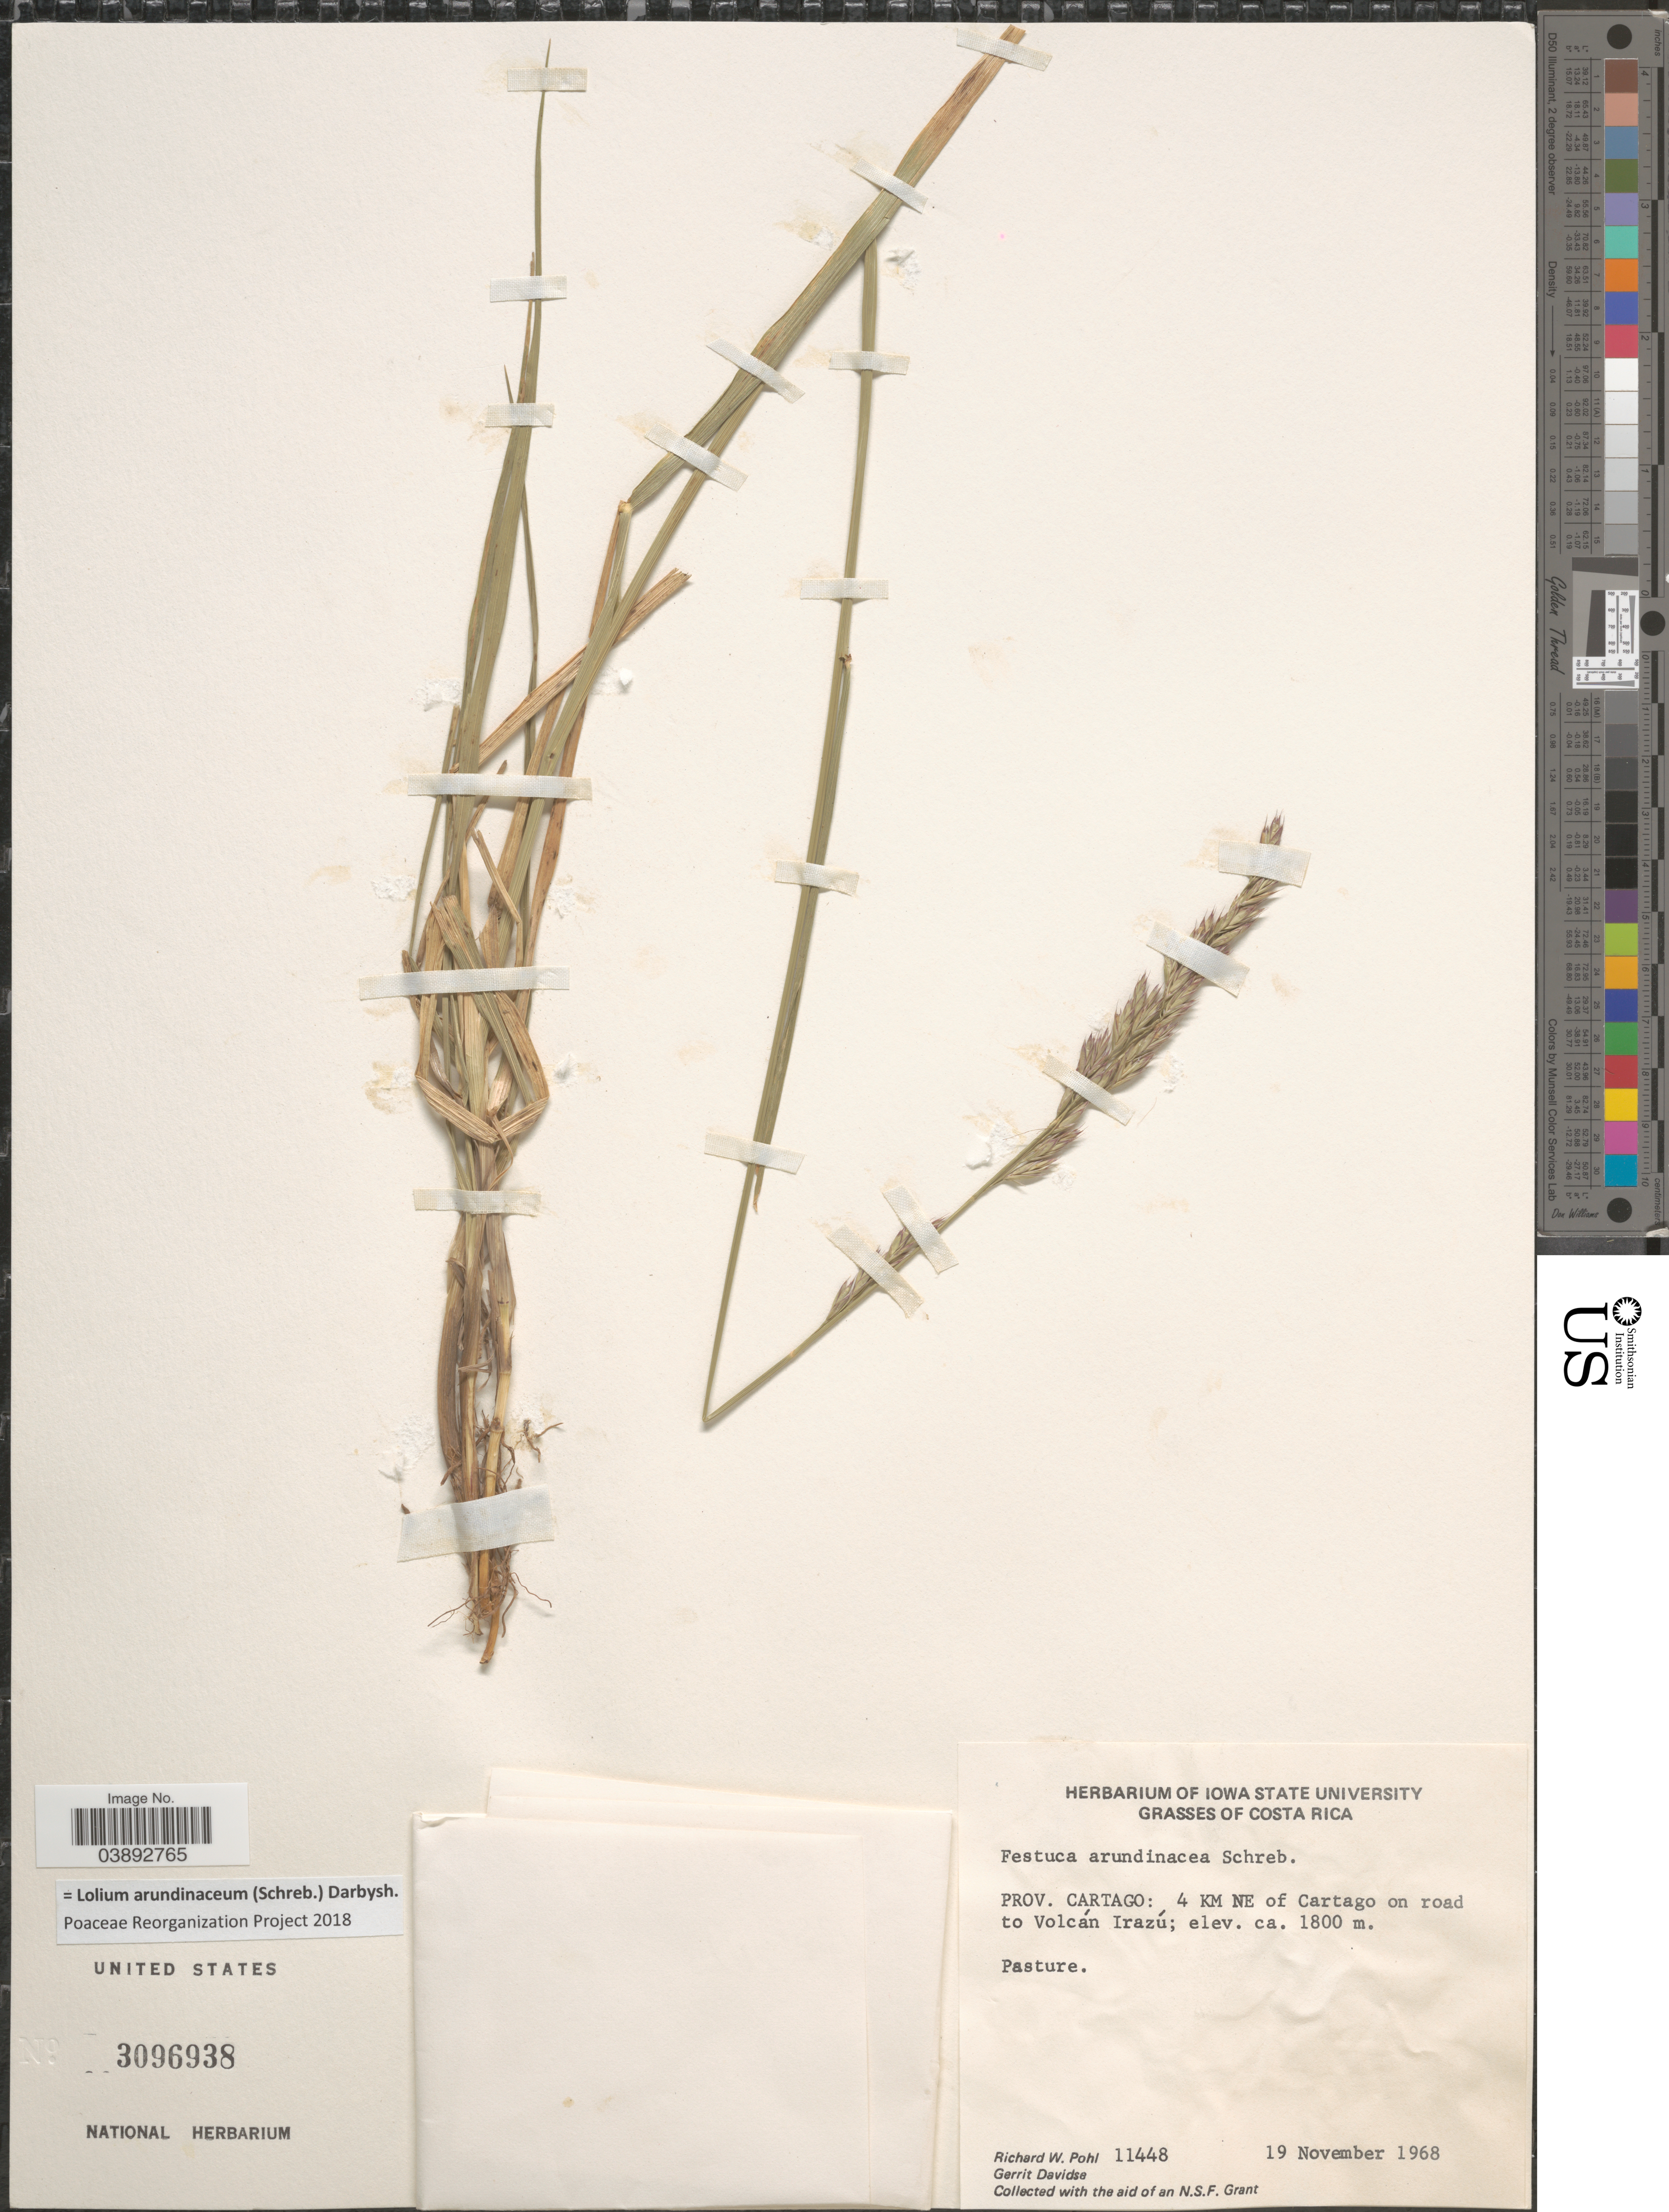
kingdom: Plantae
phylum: Tracheophyta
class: Liliopsida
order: Poales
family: Poaceae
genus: Lolium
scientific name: Lolium arundinaceum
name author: (Schreb.) Darbysh.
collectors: R. W. Pohl & G. Davidse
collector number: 11448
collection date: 1968-11-19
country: Costa Rica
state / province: Cartago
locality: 4 KM NE of Cartago on road to Volcán Irazú.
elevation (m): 1800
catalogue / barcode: US 3096938